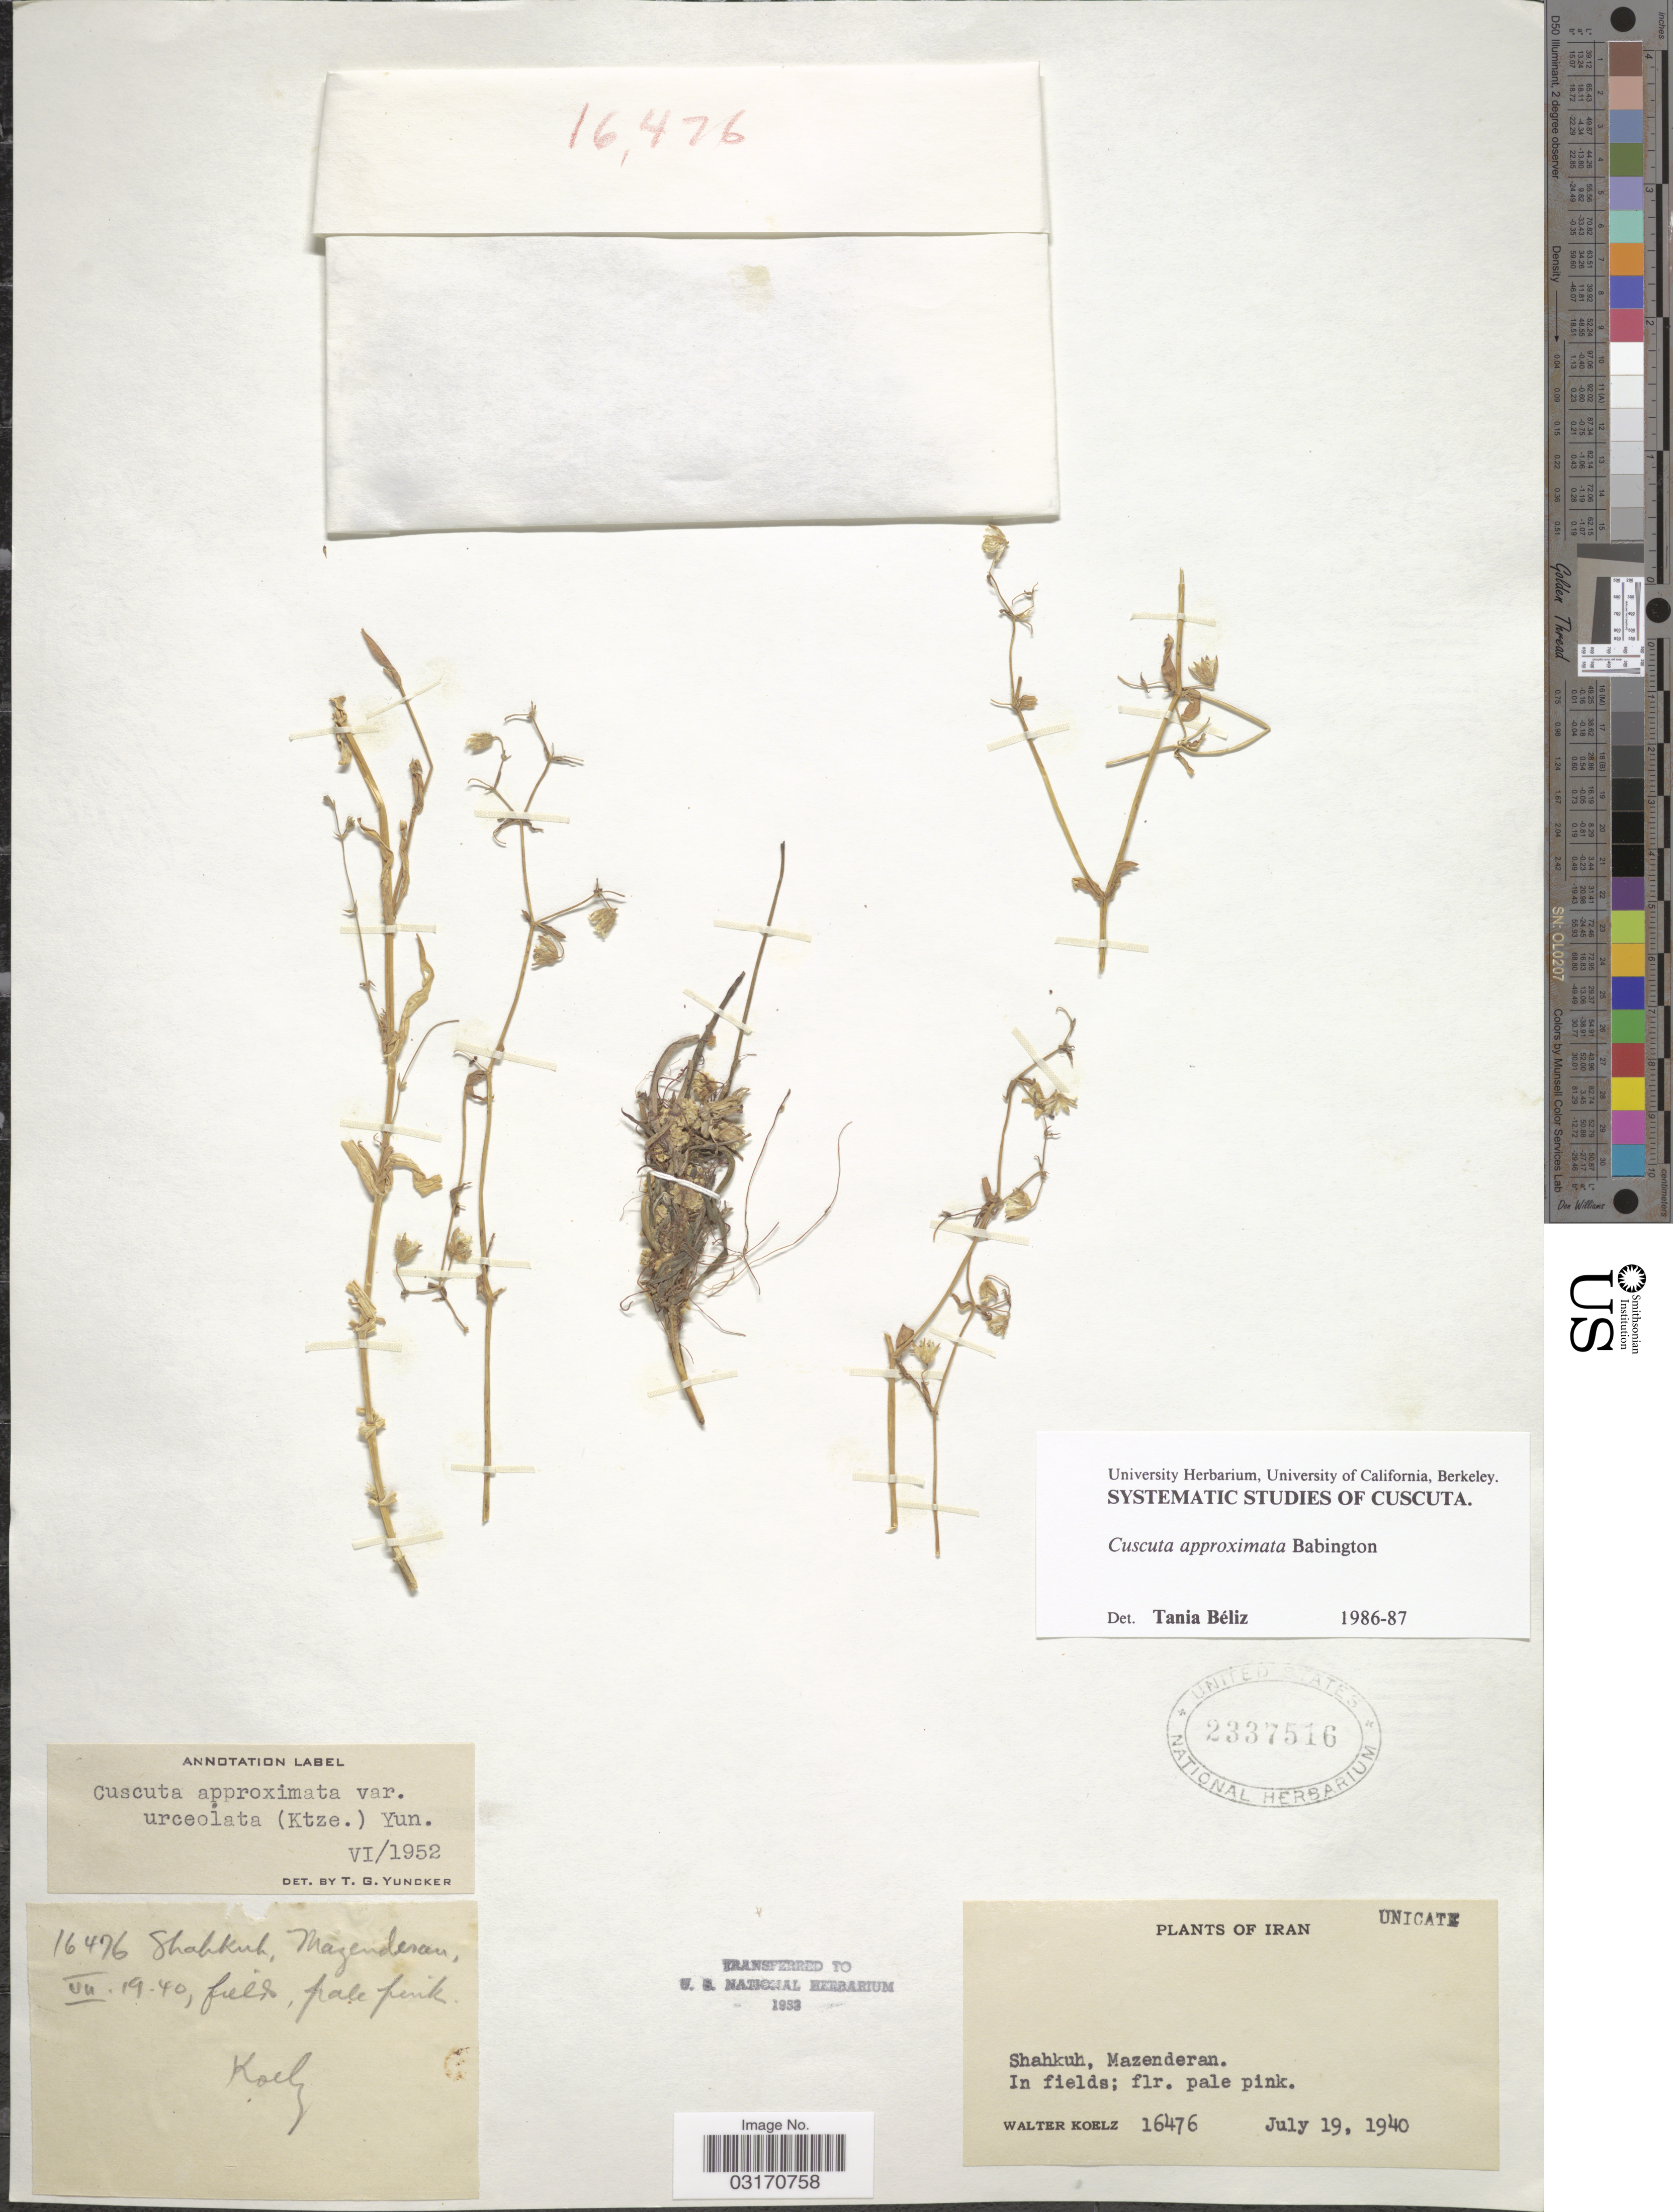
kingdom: Plantae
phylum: Tracheophyta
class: Magnoliopsida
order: Solanales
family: Convolvulaceae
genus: Cuscuta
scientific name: Cuscuta approximata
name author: Bab.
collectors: W. N. Koelz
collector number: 16476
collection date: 1940-07-19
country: Iran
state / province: Mazandaran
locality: Shahkuh, Mazenderan.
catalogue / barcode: US 2337516